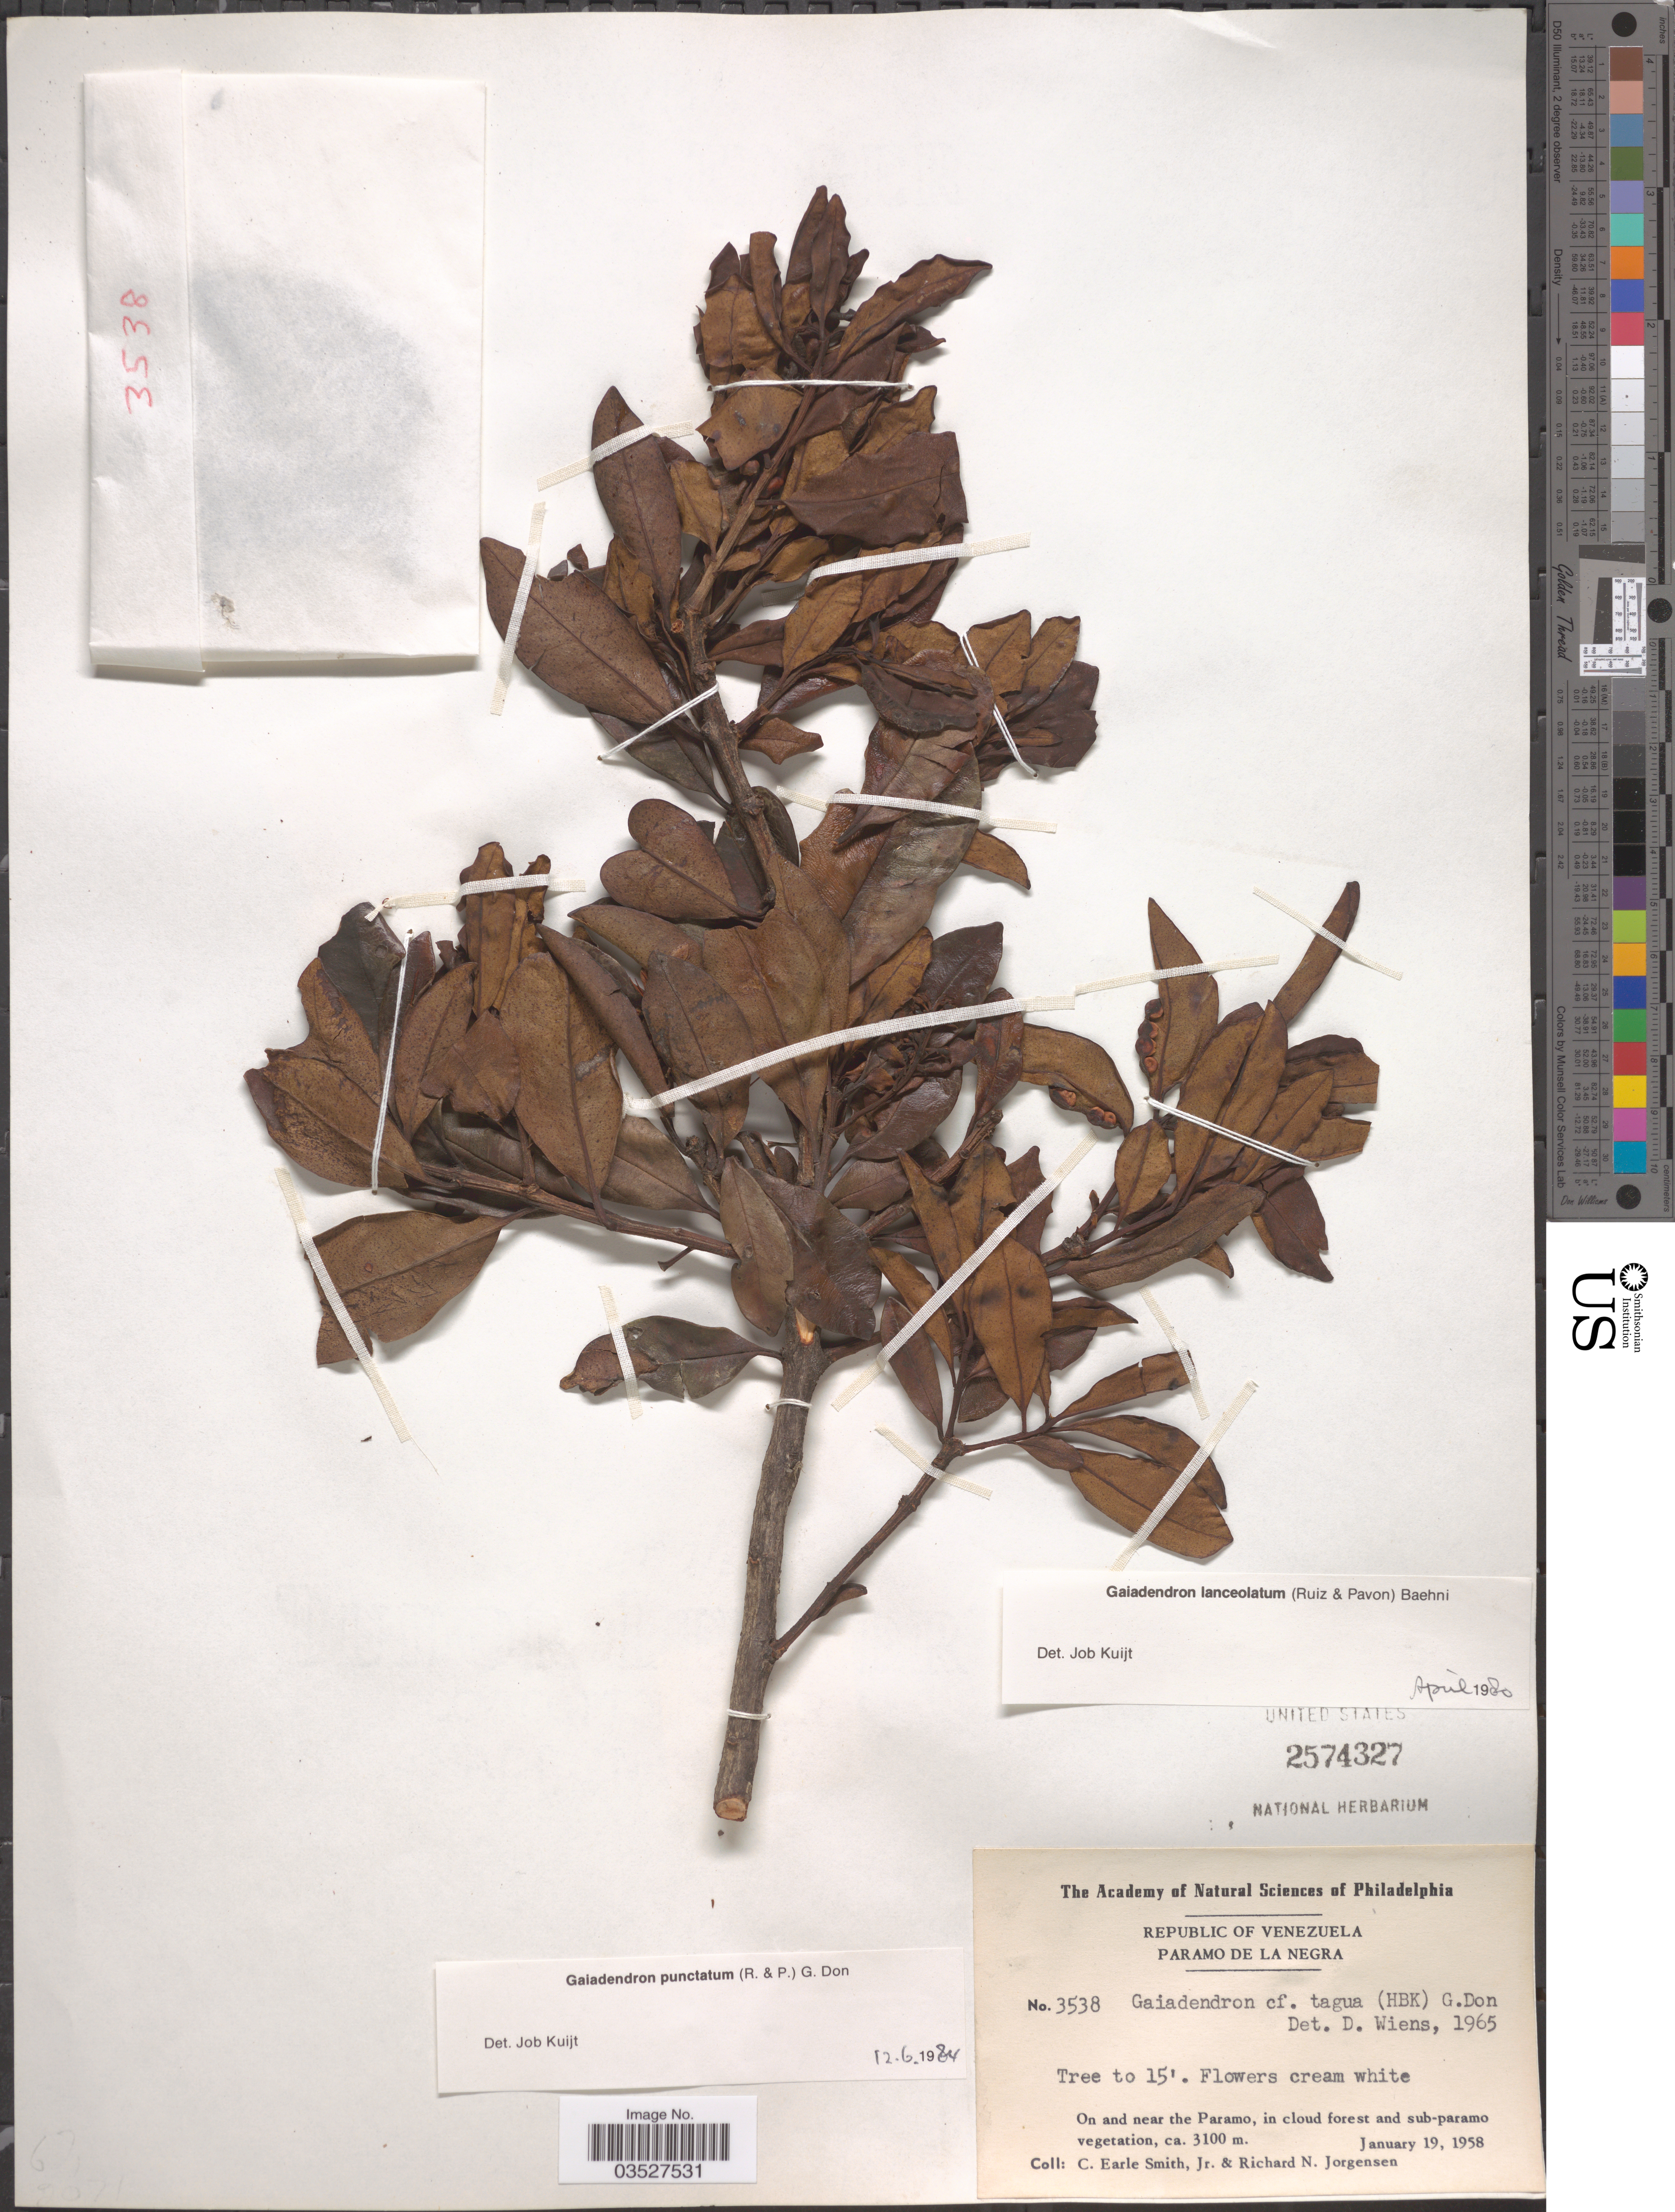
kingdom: Plantae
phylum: Tracheophyta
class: Magnoliopsida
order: Santalales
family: Loranthaceae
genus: Gaiadendron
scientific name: Gaiadendron punctatum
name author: (Ruiz & Pav.) G. Don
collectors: C. E. Smith Jr. & R. N. Jørgensen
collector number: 3538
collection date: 1958-01-19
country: Venezuela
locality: Paramo de La Negra. On and near the Paramo, in cloud forest and sub-paramo vegetation.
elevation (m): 3100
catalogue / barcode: US 2574327